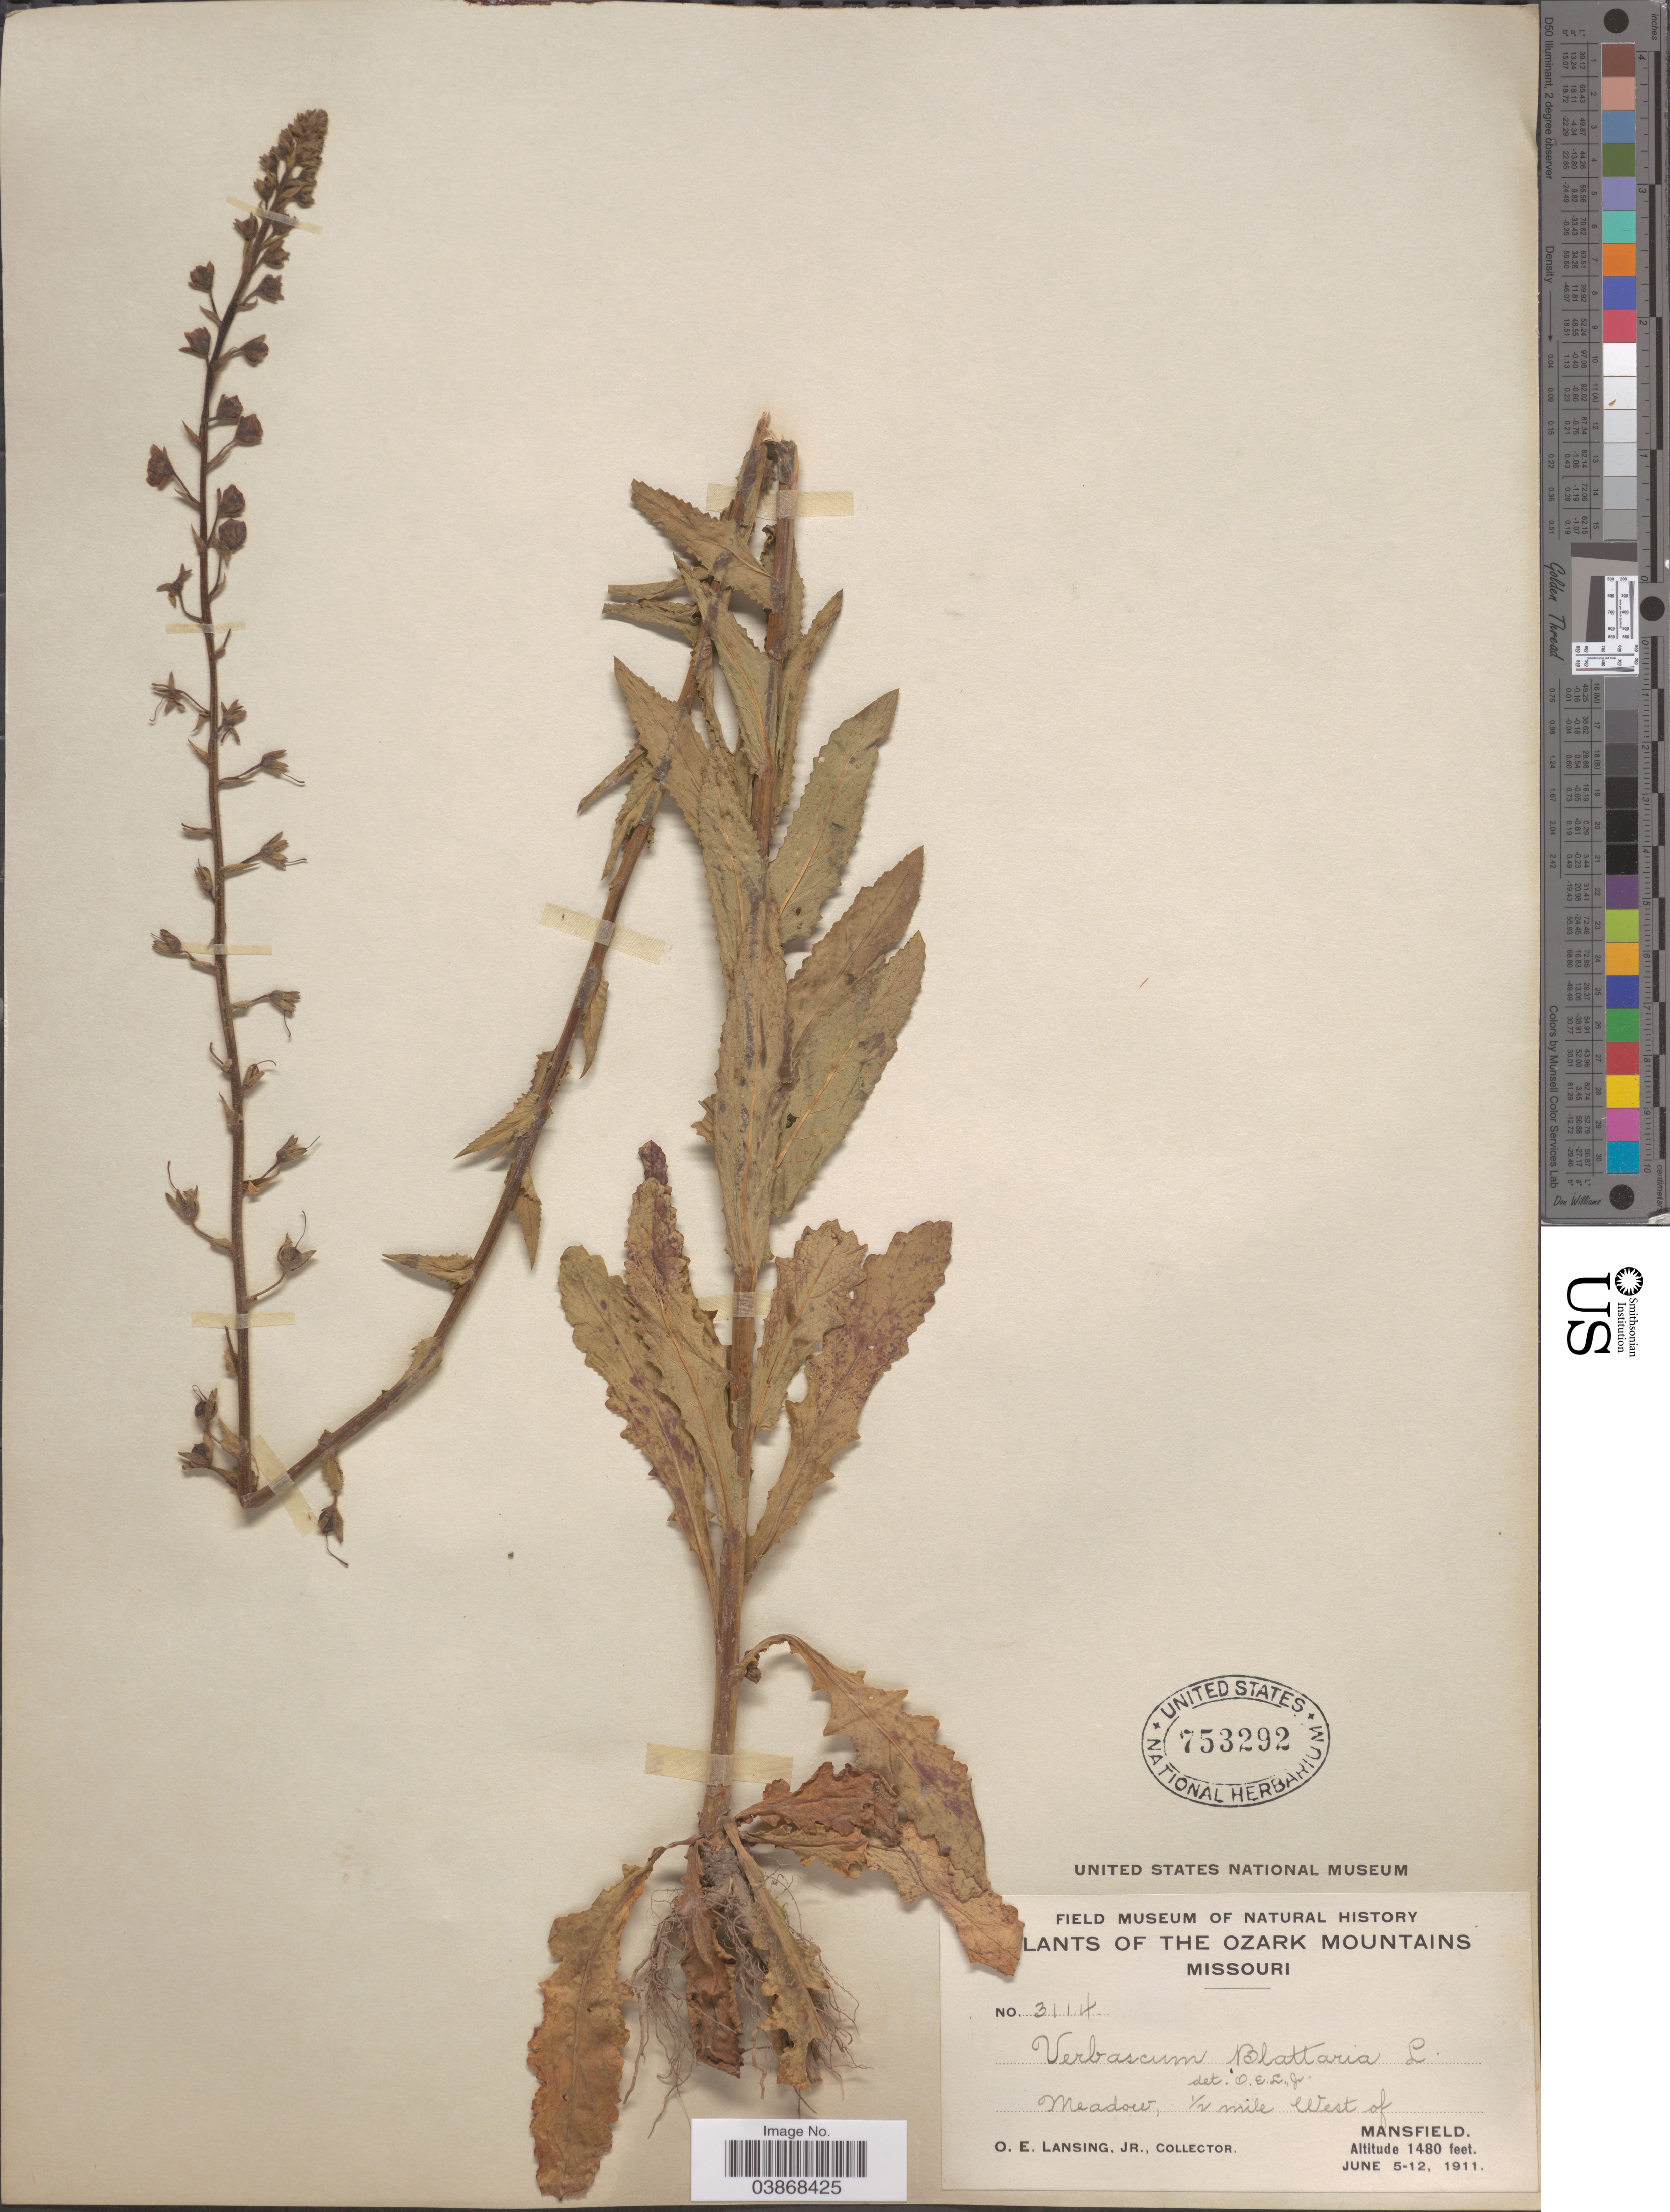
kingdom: Plantae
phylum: Tracheophyta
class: Magnoliopsida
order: Lamiales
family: Scrophulariaceae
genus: Verbascum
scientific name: Verbascum blattaria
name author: L.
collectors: O. Lansing Jr.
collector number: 3114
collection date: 1911-06-05/1911-06-12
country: United States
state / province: Missouri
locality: The Ozark Mountains. Meadow, ½ mile west of Mansfield.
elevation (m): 451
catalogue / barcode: US 753292